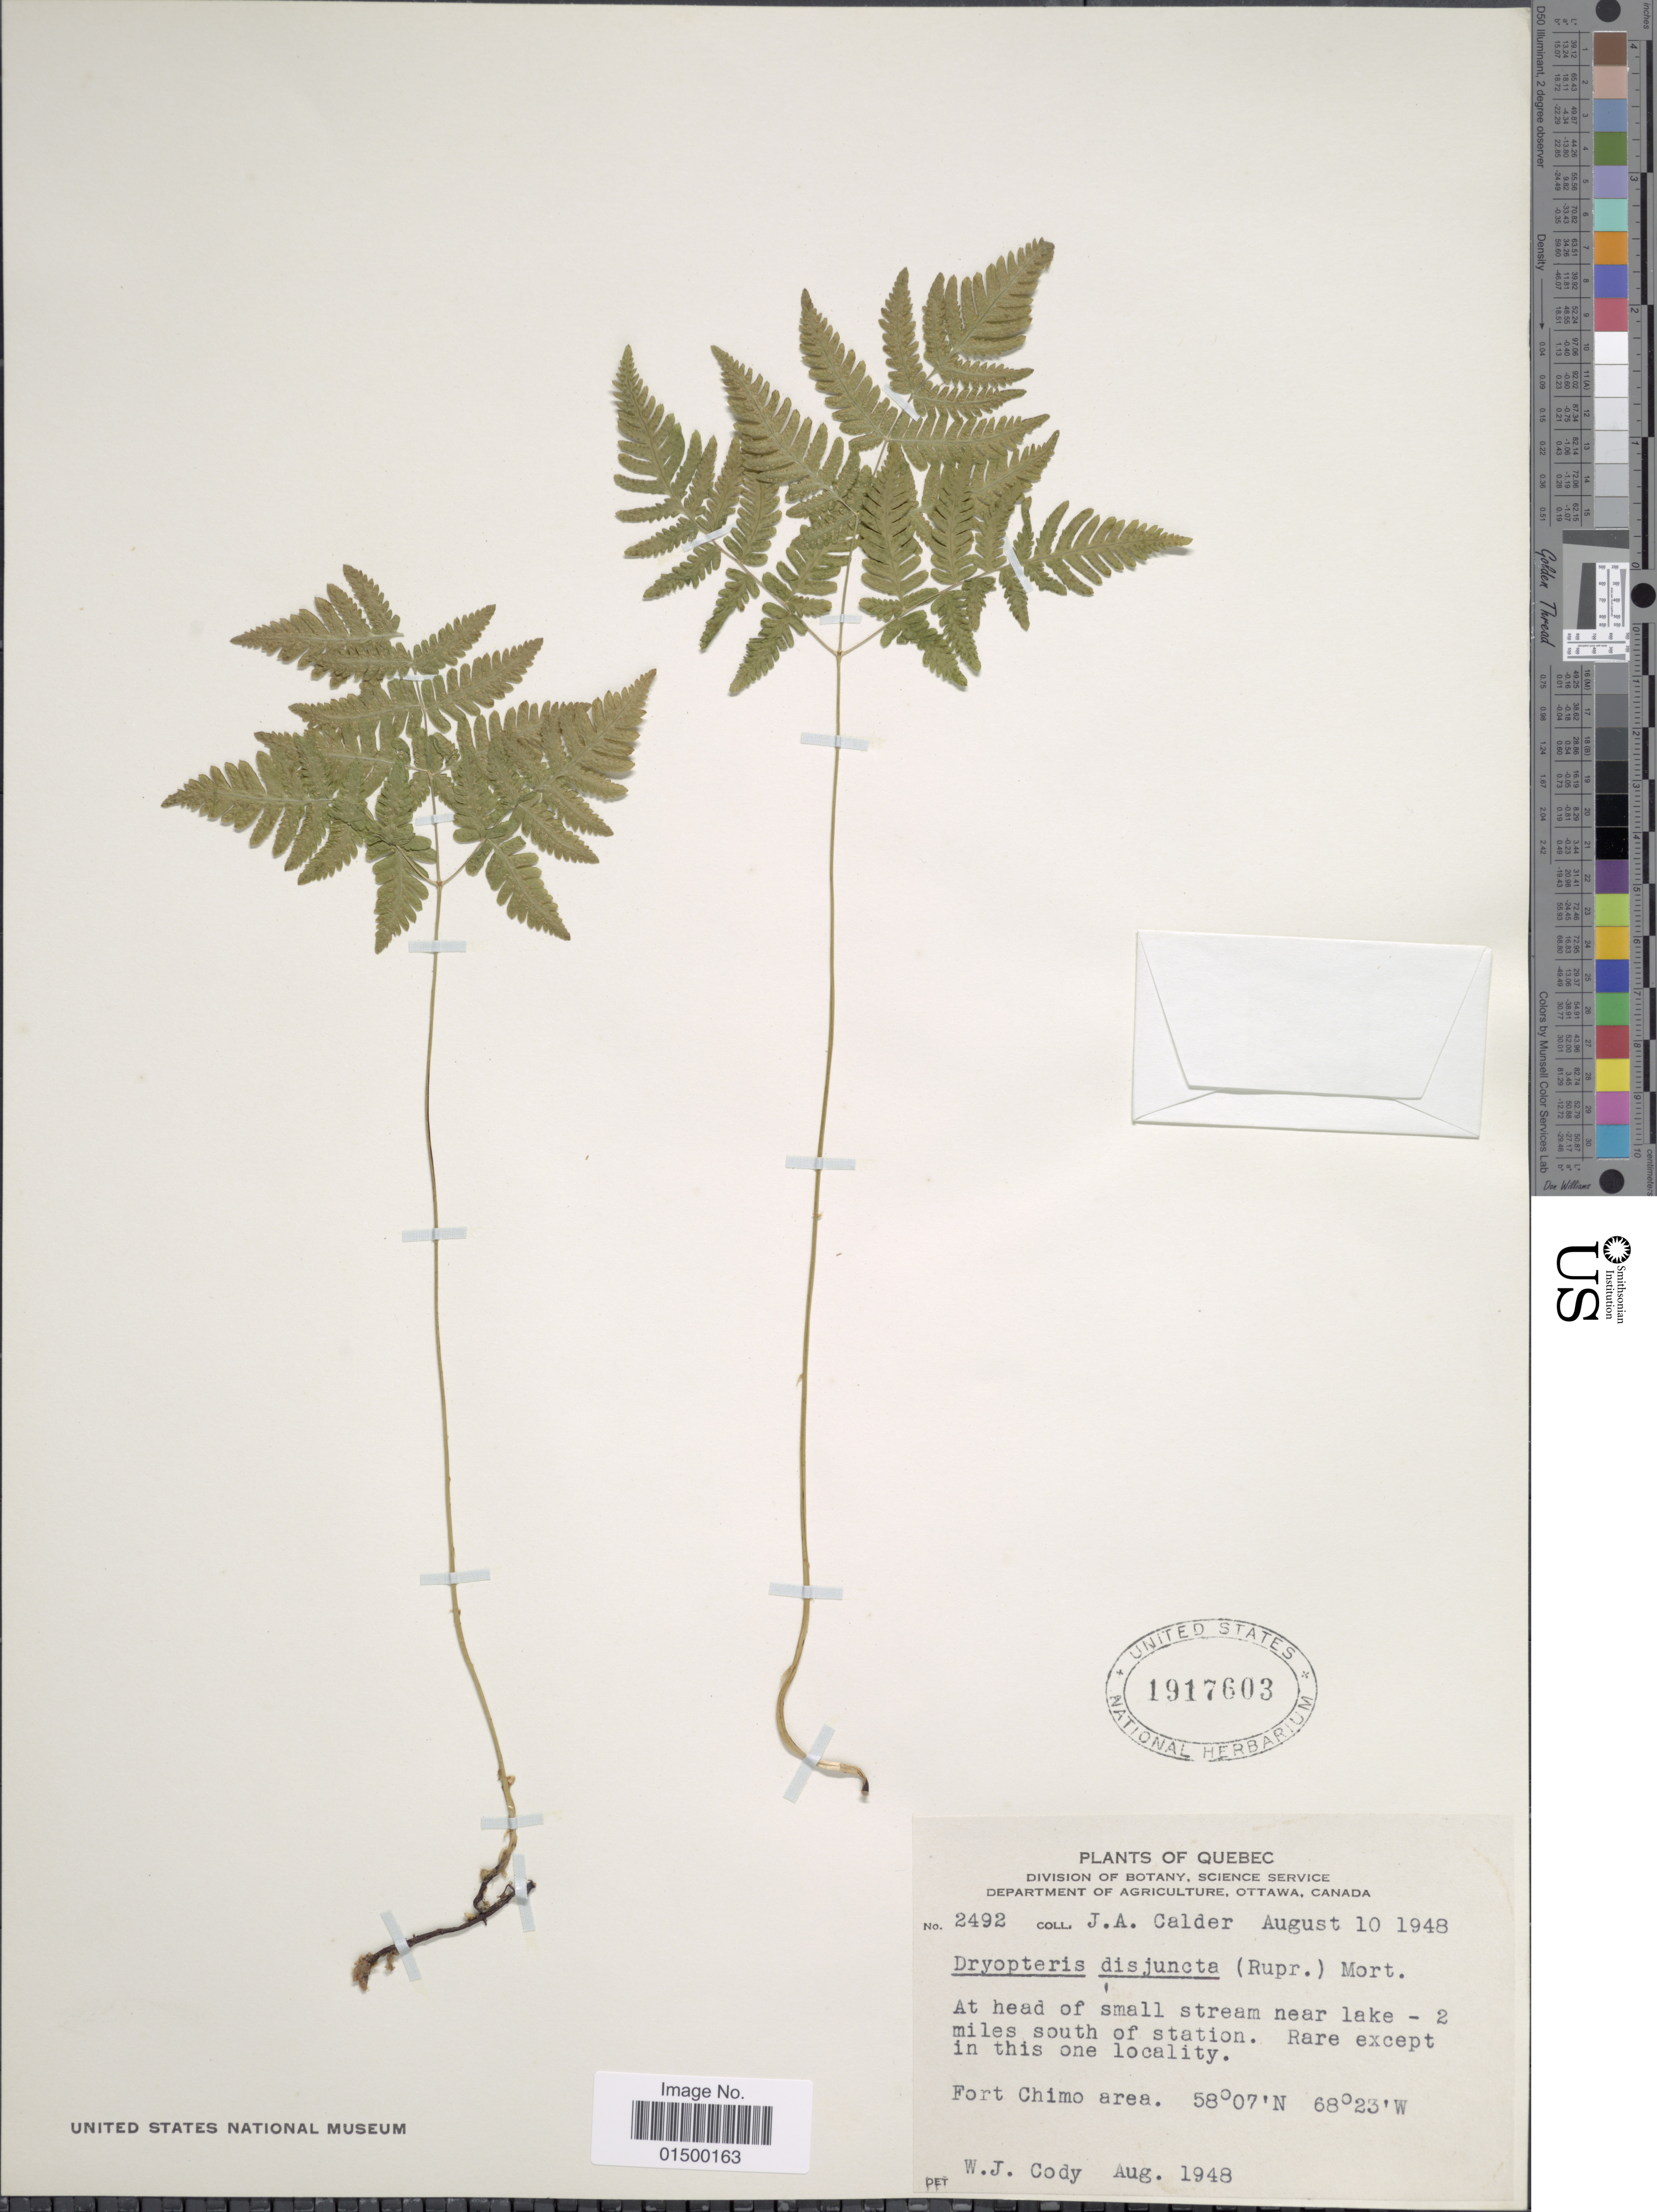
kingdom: Plantae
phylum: Tracheophyta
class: Polypodiopsida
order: Polypodiales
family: Cystopteridaceae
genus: Gymnocarpium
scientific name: Gymnocarpium disjunctum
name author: (Rupr.) Ching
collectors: J. A. Calder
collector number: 2492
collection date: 1948-08-10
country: Canada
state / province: Quebec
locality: Ottawa, Canada. At head of small stream near lake - 2 miles south of station.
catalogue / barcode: US 1917603